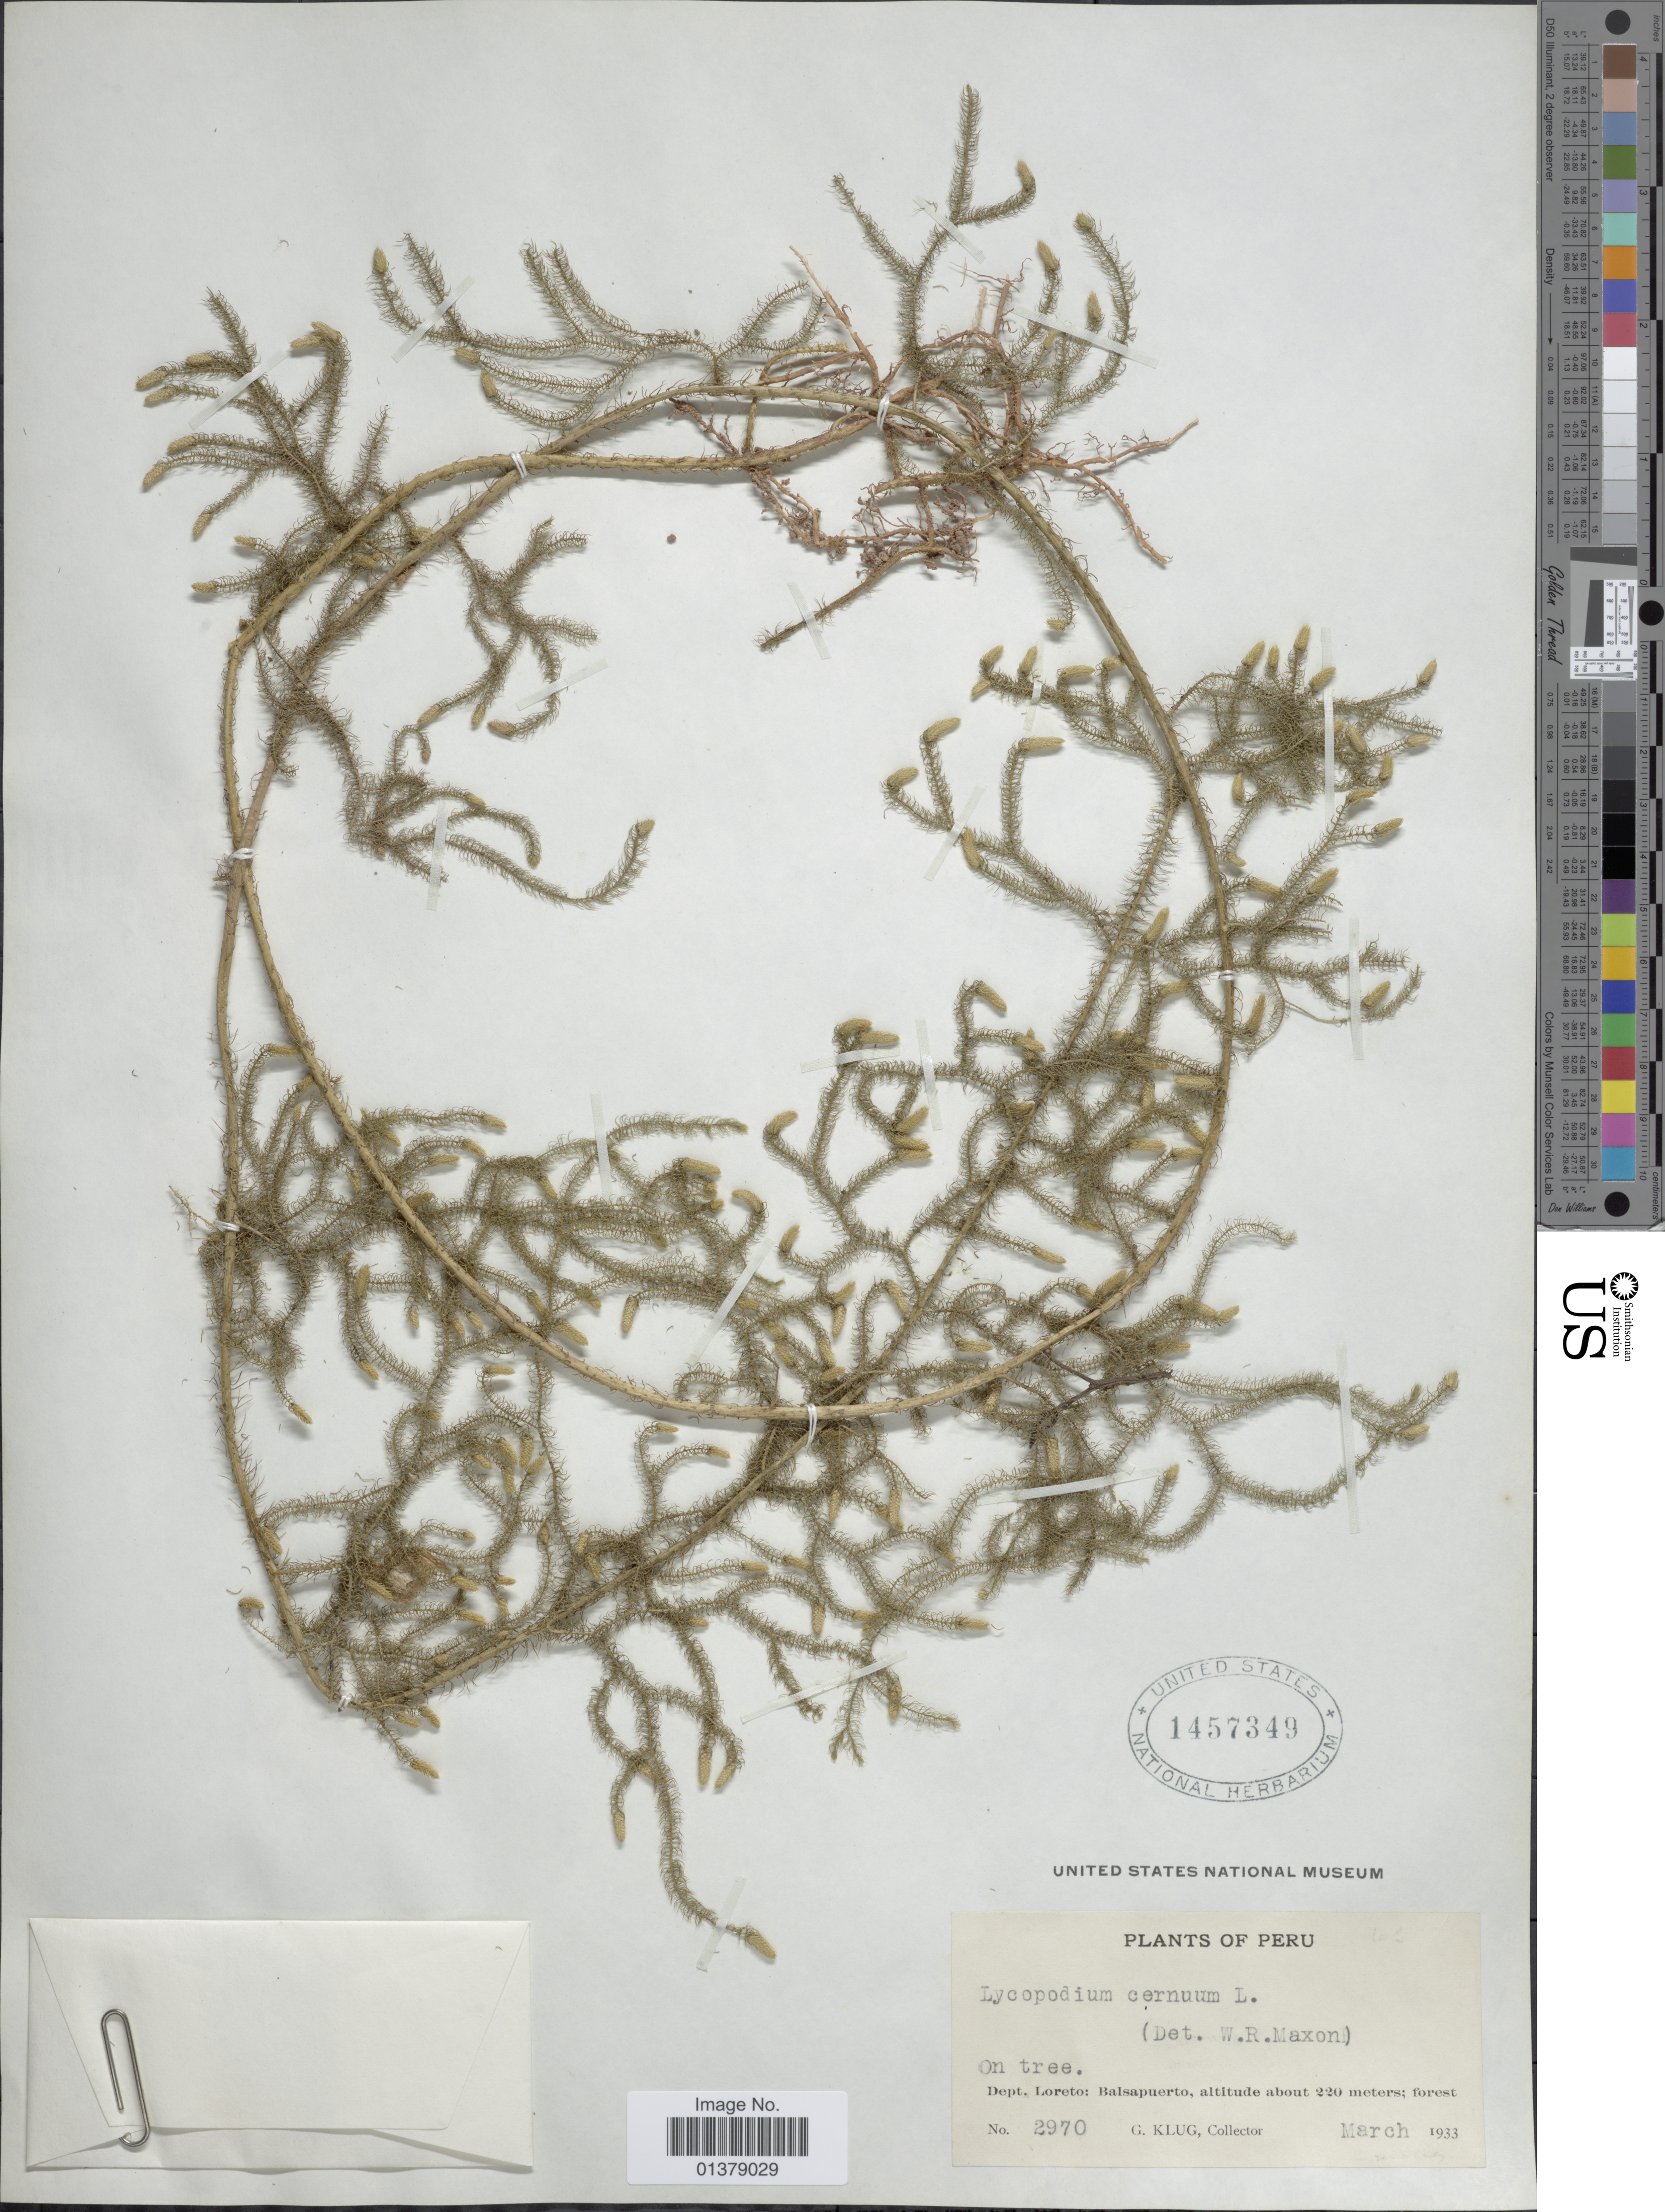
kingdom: Plantae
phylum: Tracheophyta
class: Lycopodiopsida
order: Lycopodiales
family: Lycopodiaceae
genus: Palhinhaea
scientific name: Palhinhaea cernua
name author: (L.) Vasc. & Franco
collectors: G. Klug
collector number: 2970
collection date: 1933-03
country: Peru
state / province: Loreto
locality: Balsapuerto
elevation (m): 220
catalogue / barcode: US 1457349